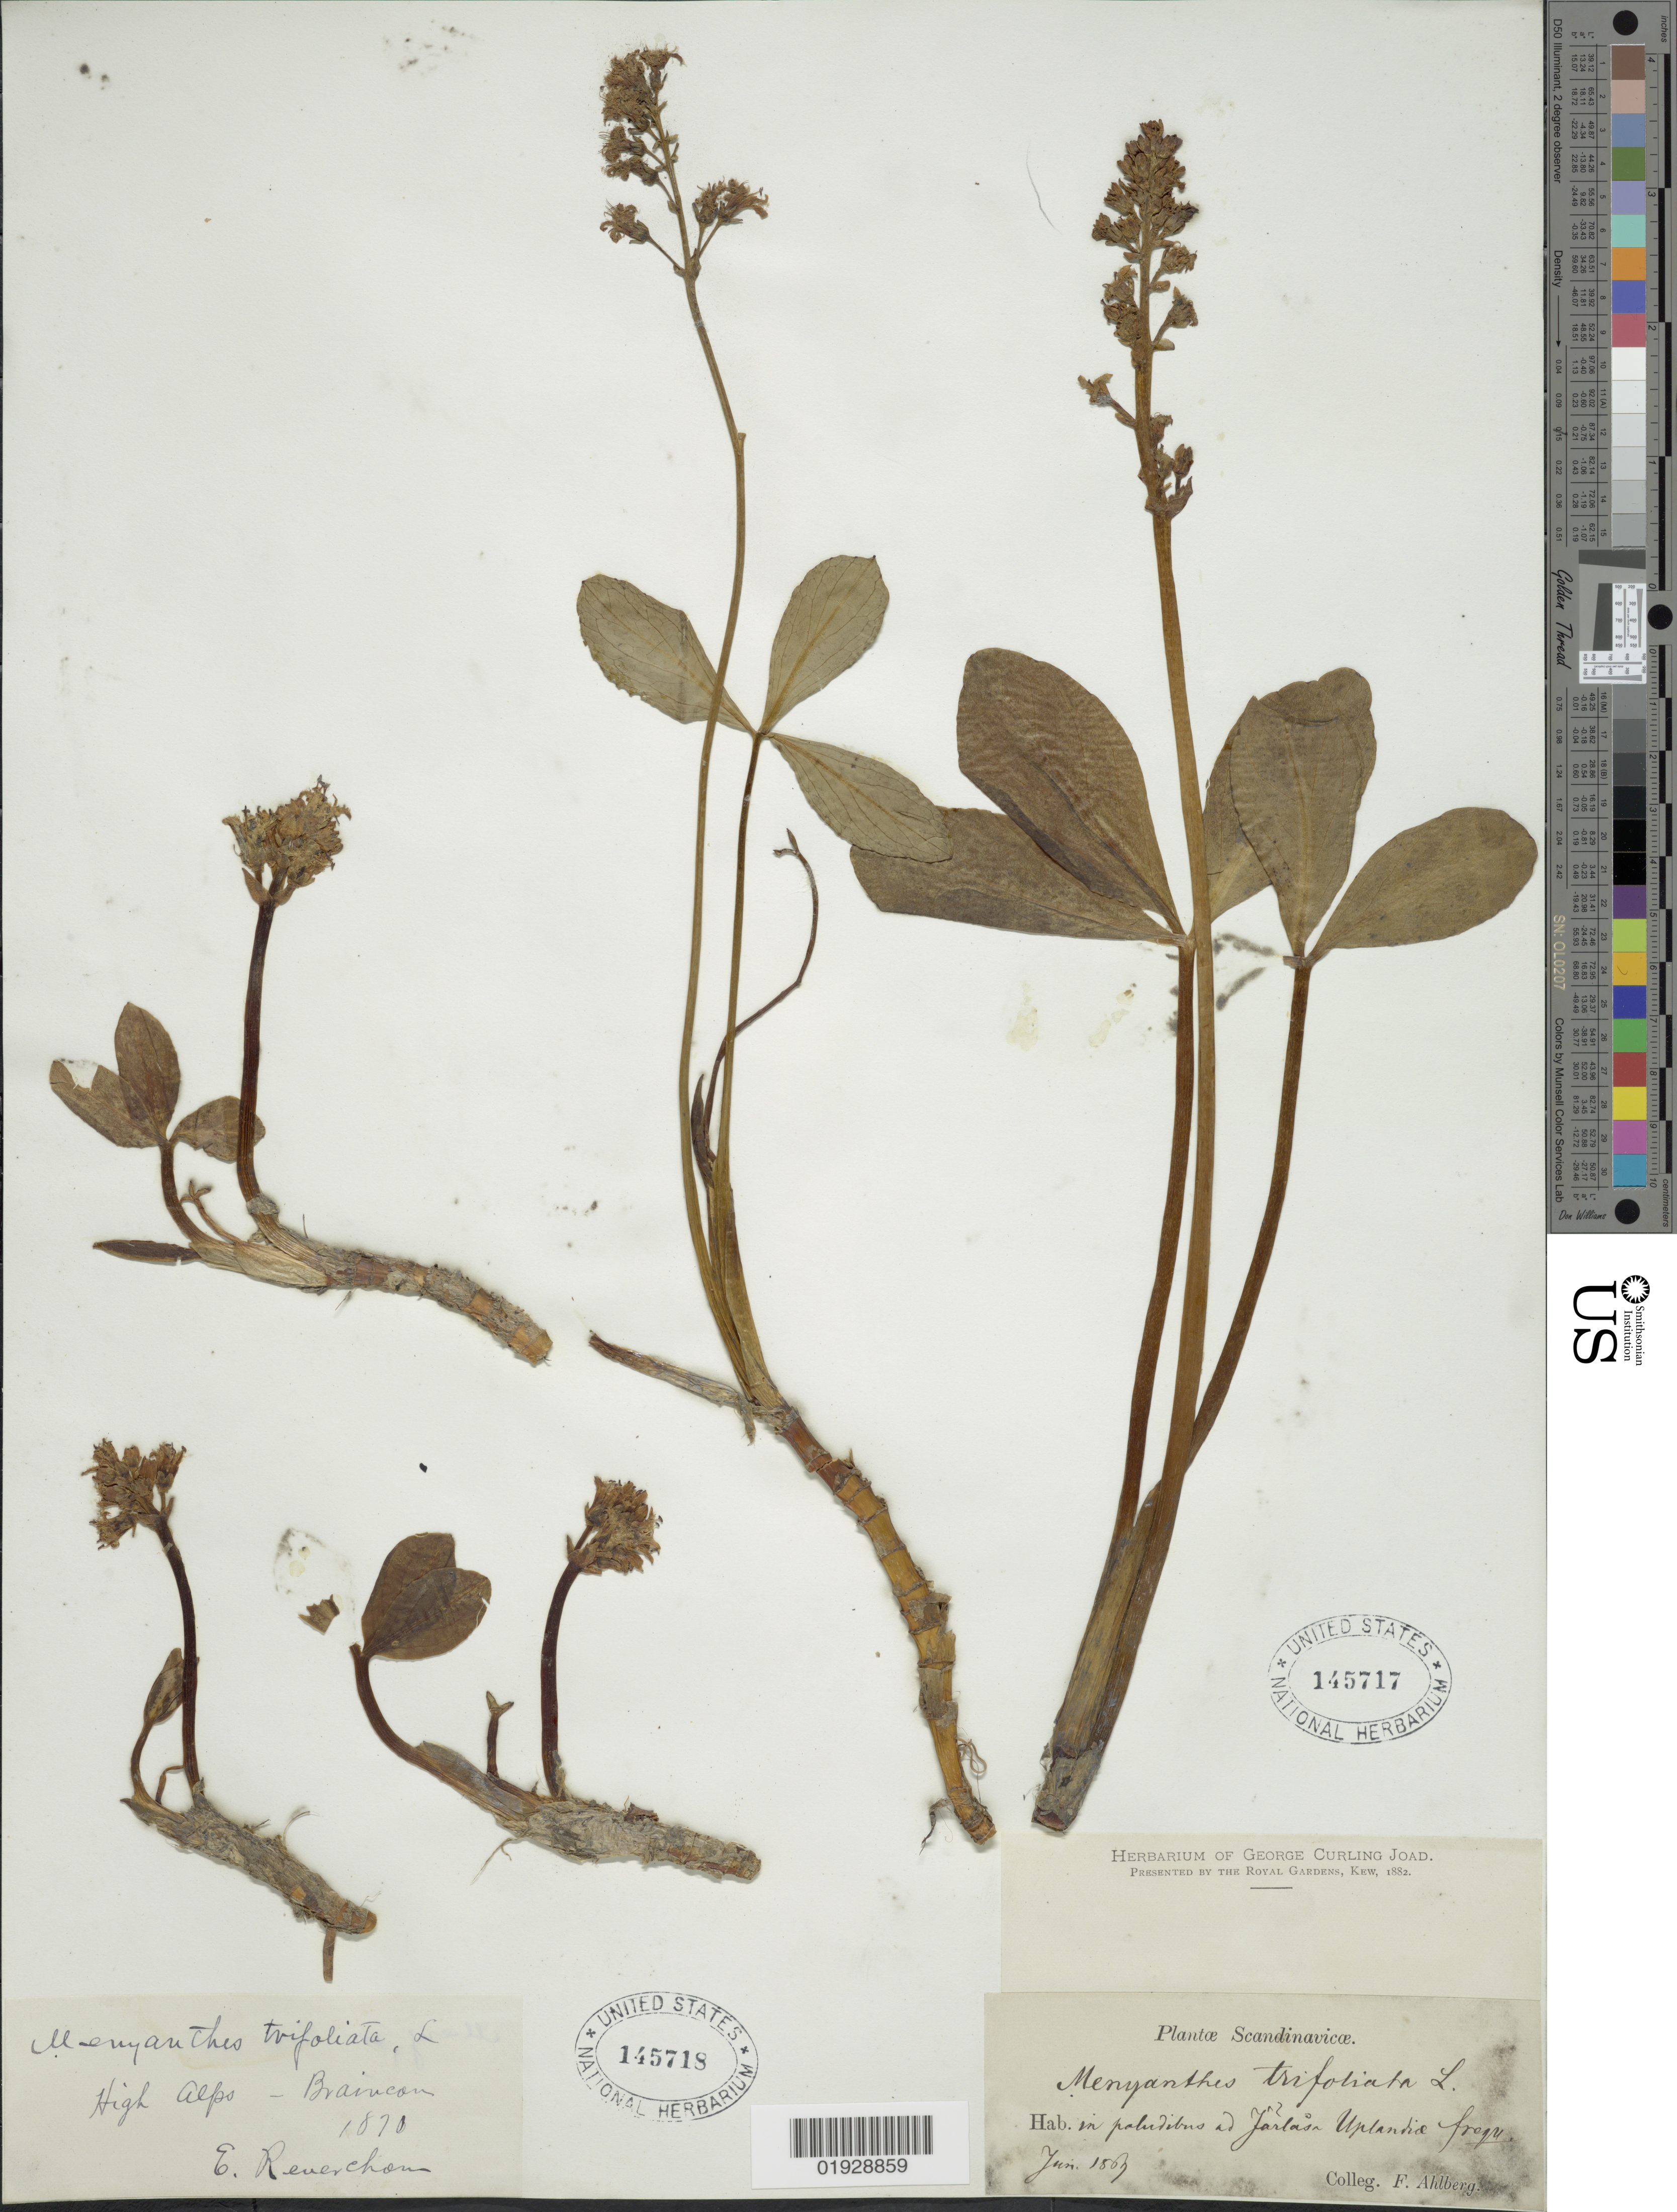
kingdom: Plantae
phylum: Tracheophyta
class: Magnoliopsida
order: Asterales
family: Menyanthaceae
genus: Menyanthes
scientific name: Menyanthes trifoliata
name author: L.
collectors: F. Ahlberg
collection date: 1863-06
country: Sweden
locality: Scandinavicae, in poludibus ad Jarlasa Uplandia frequ.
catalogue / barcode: US 145717-2